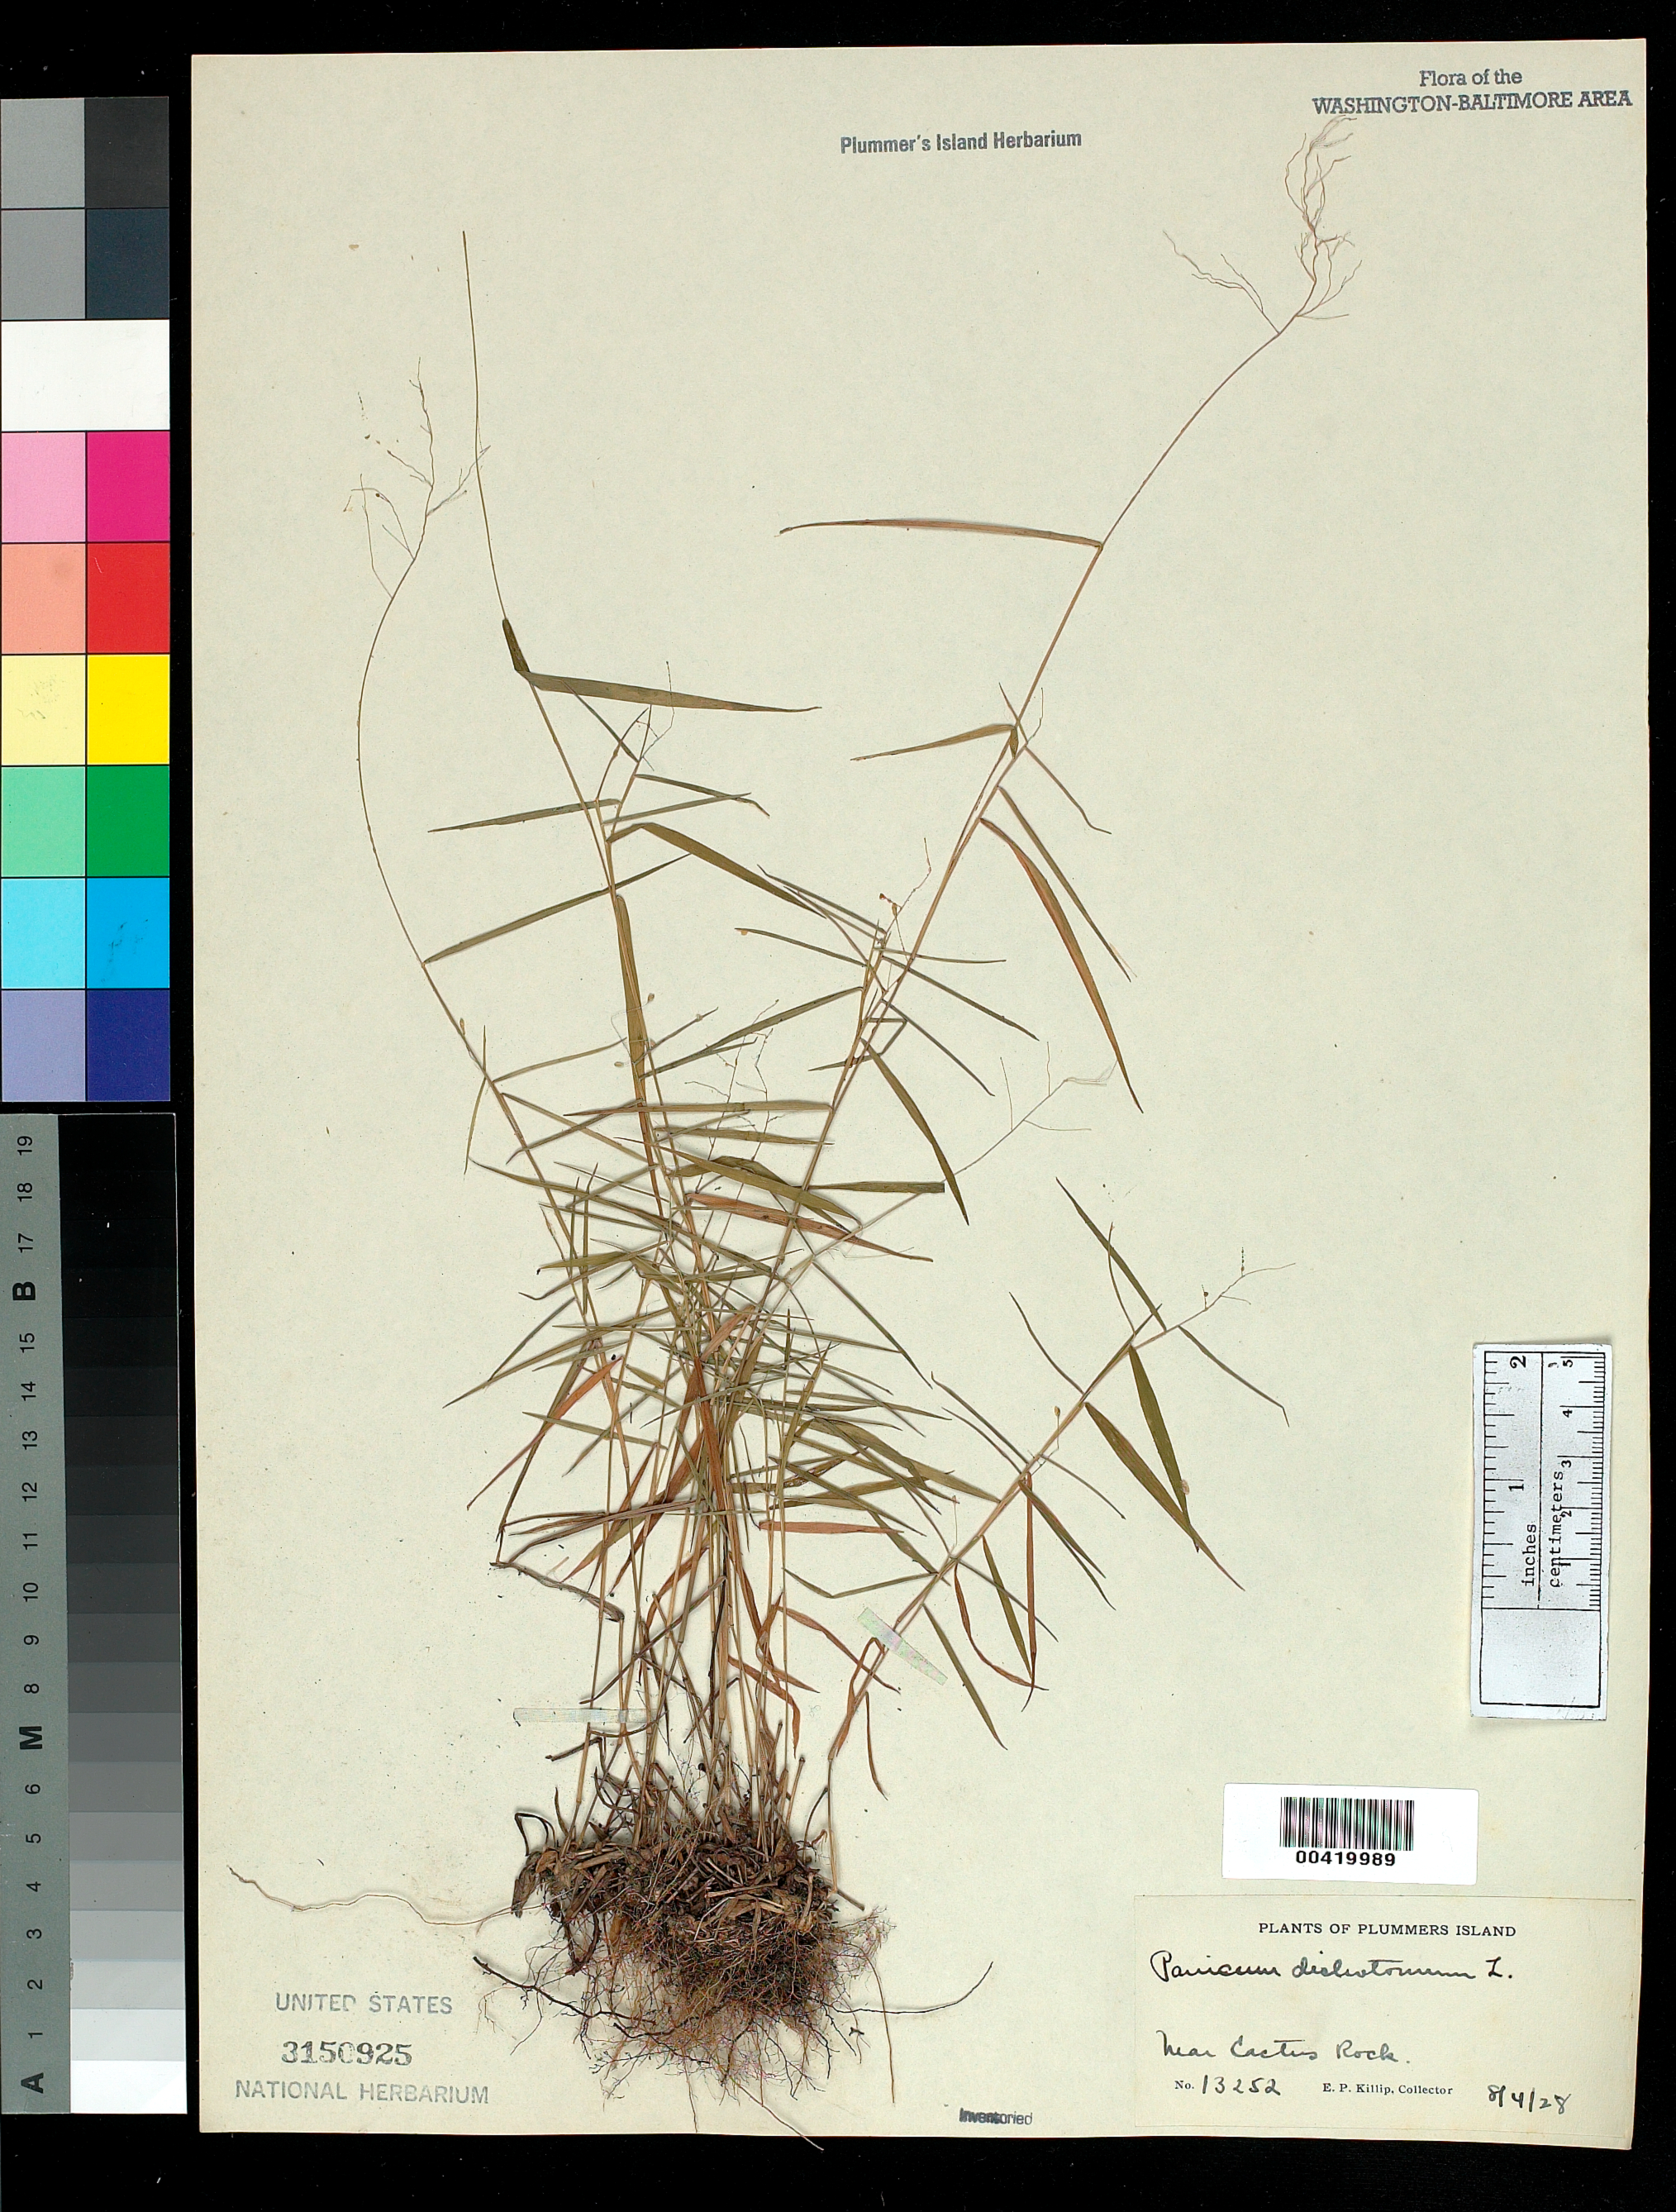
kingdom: Plantae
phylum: Tracheophyta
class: Liliopsida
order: Poales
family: Poaceae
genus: Dichanthelium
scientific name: Dichanthelium dichotomum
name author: (L.) Gould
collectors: E. P. Killip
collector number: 13252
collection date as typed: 05 Sep 1997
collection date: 1997-09-05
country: United States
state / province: Maryland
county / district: Montgomery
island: Plummers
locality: Plummer's Island; near Cactus Rock C. & O. Canal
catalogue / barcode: US 3150925